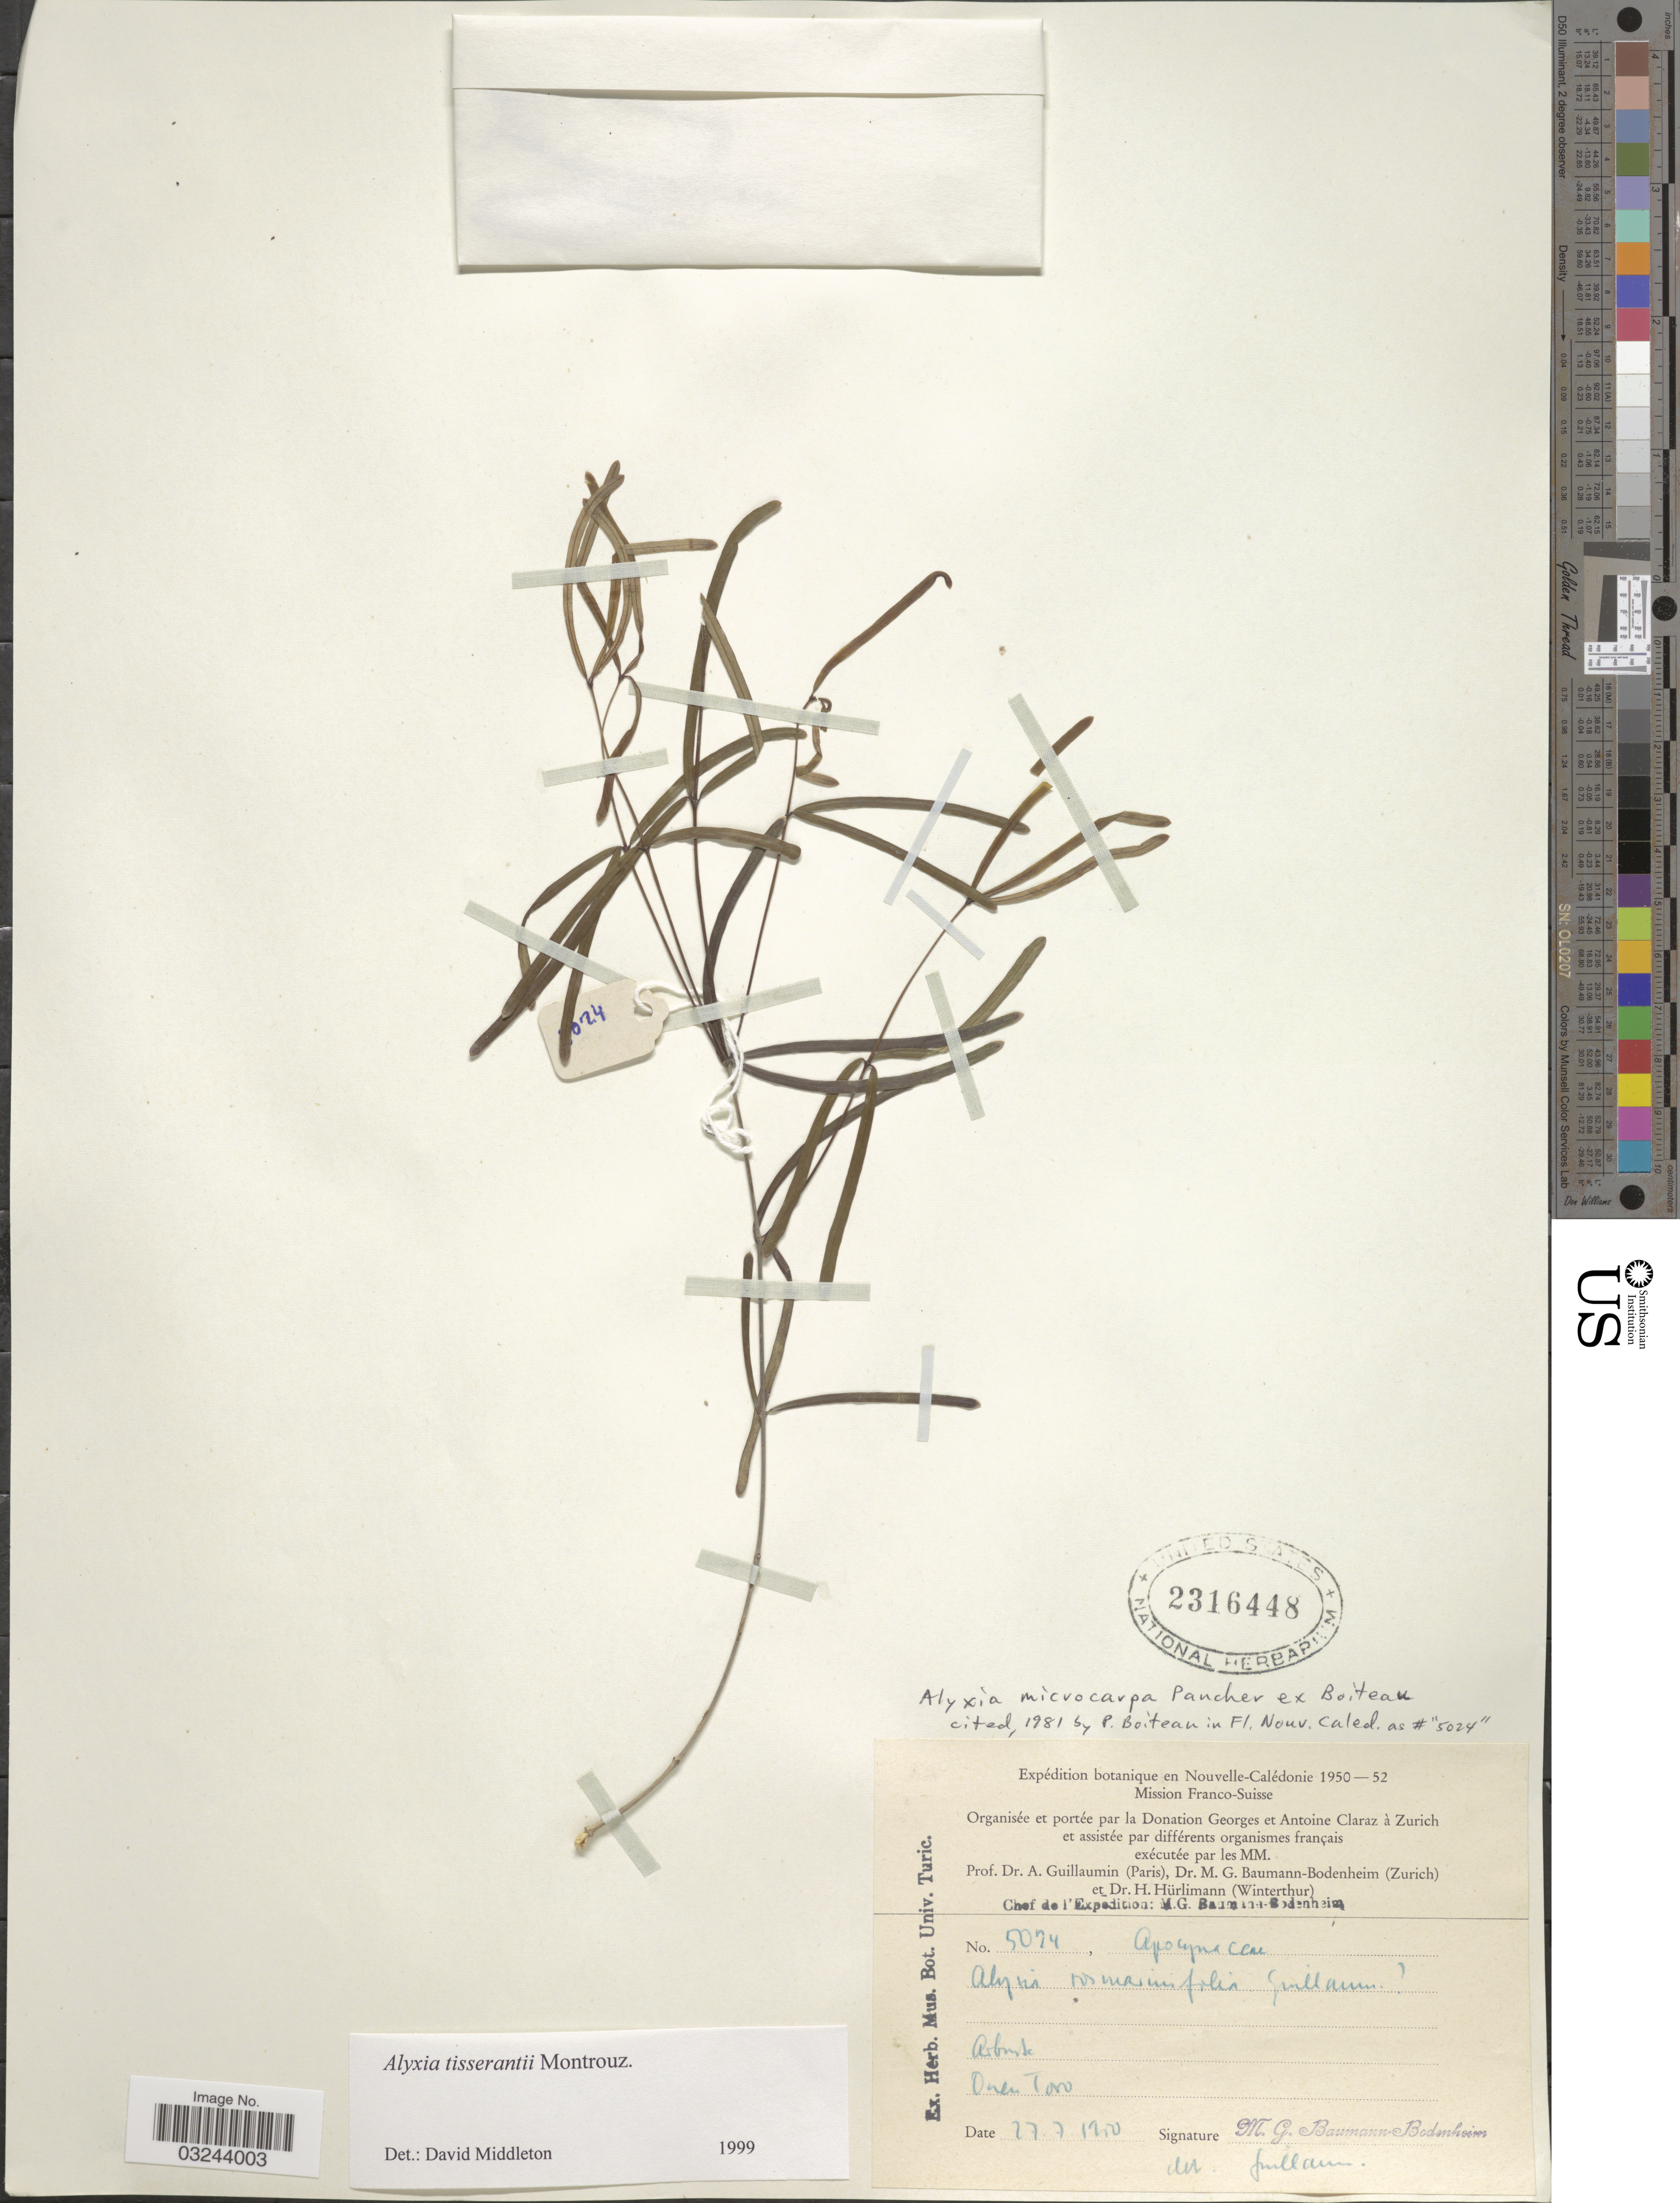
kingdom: Plantae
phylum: Tracheophyta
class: Magnoliopsida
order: Gentianales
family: Apocynaceae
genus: Alyxia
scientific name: Alyxia tisserantii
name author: Montrouz.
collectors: M. G. Baumann-Bodenheim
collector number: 5074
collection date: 1950-07-27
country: New Caledonia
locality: Nouvelle-Calédonie. Ouen Toro.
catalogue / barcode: US 2316448